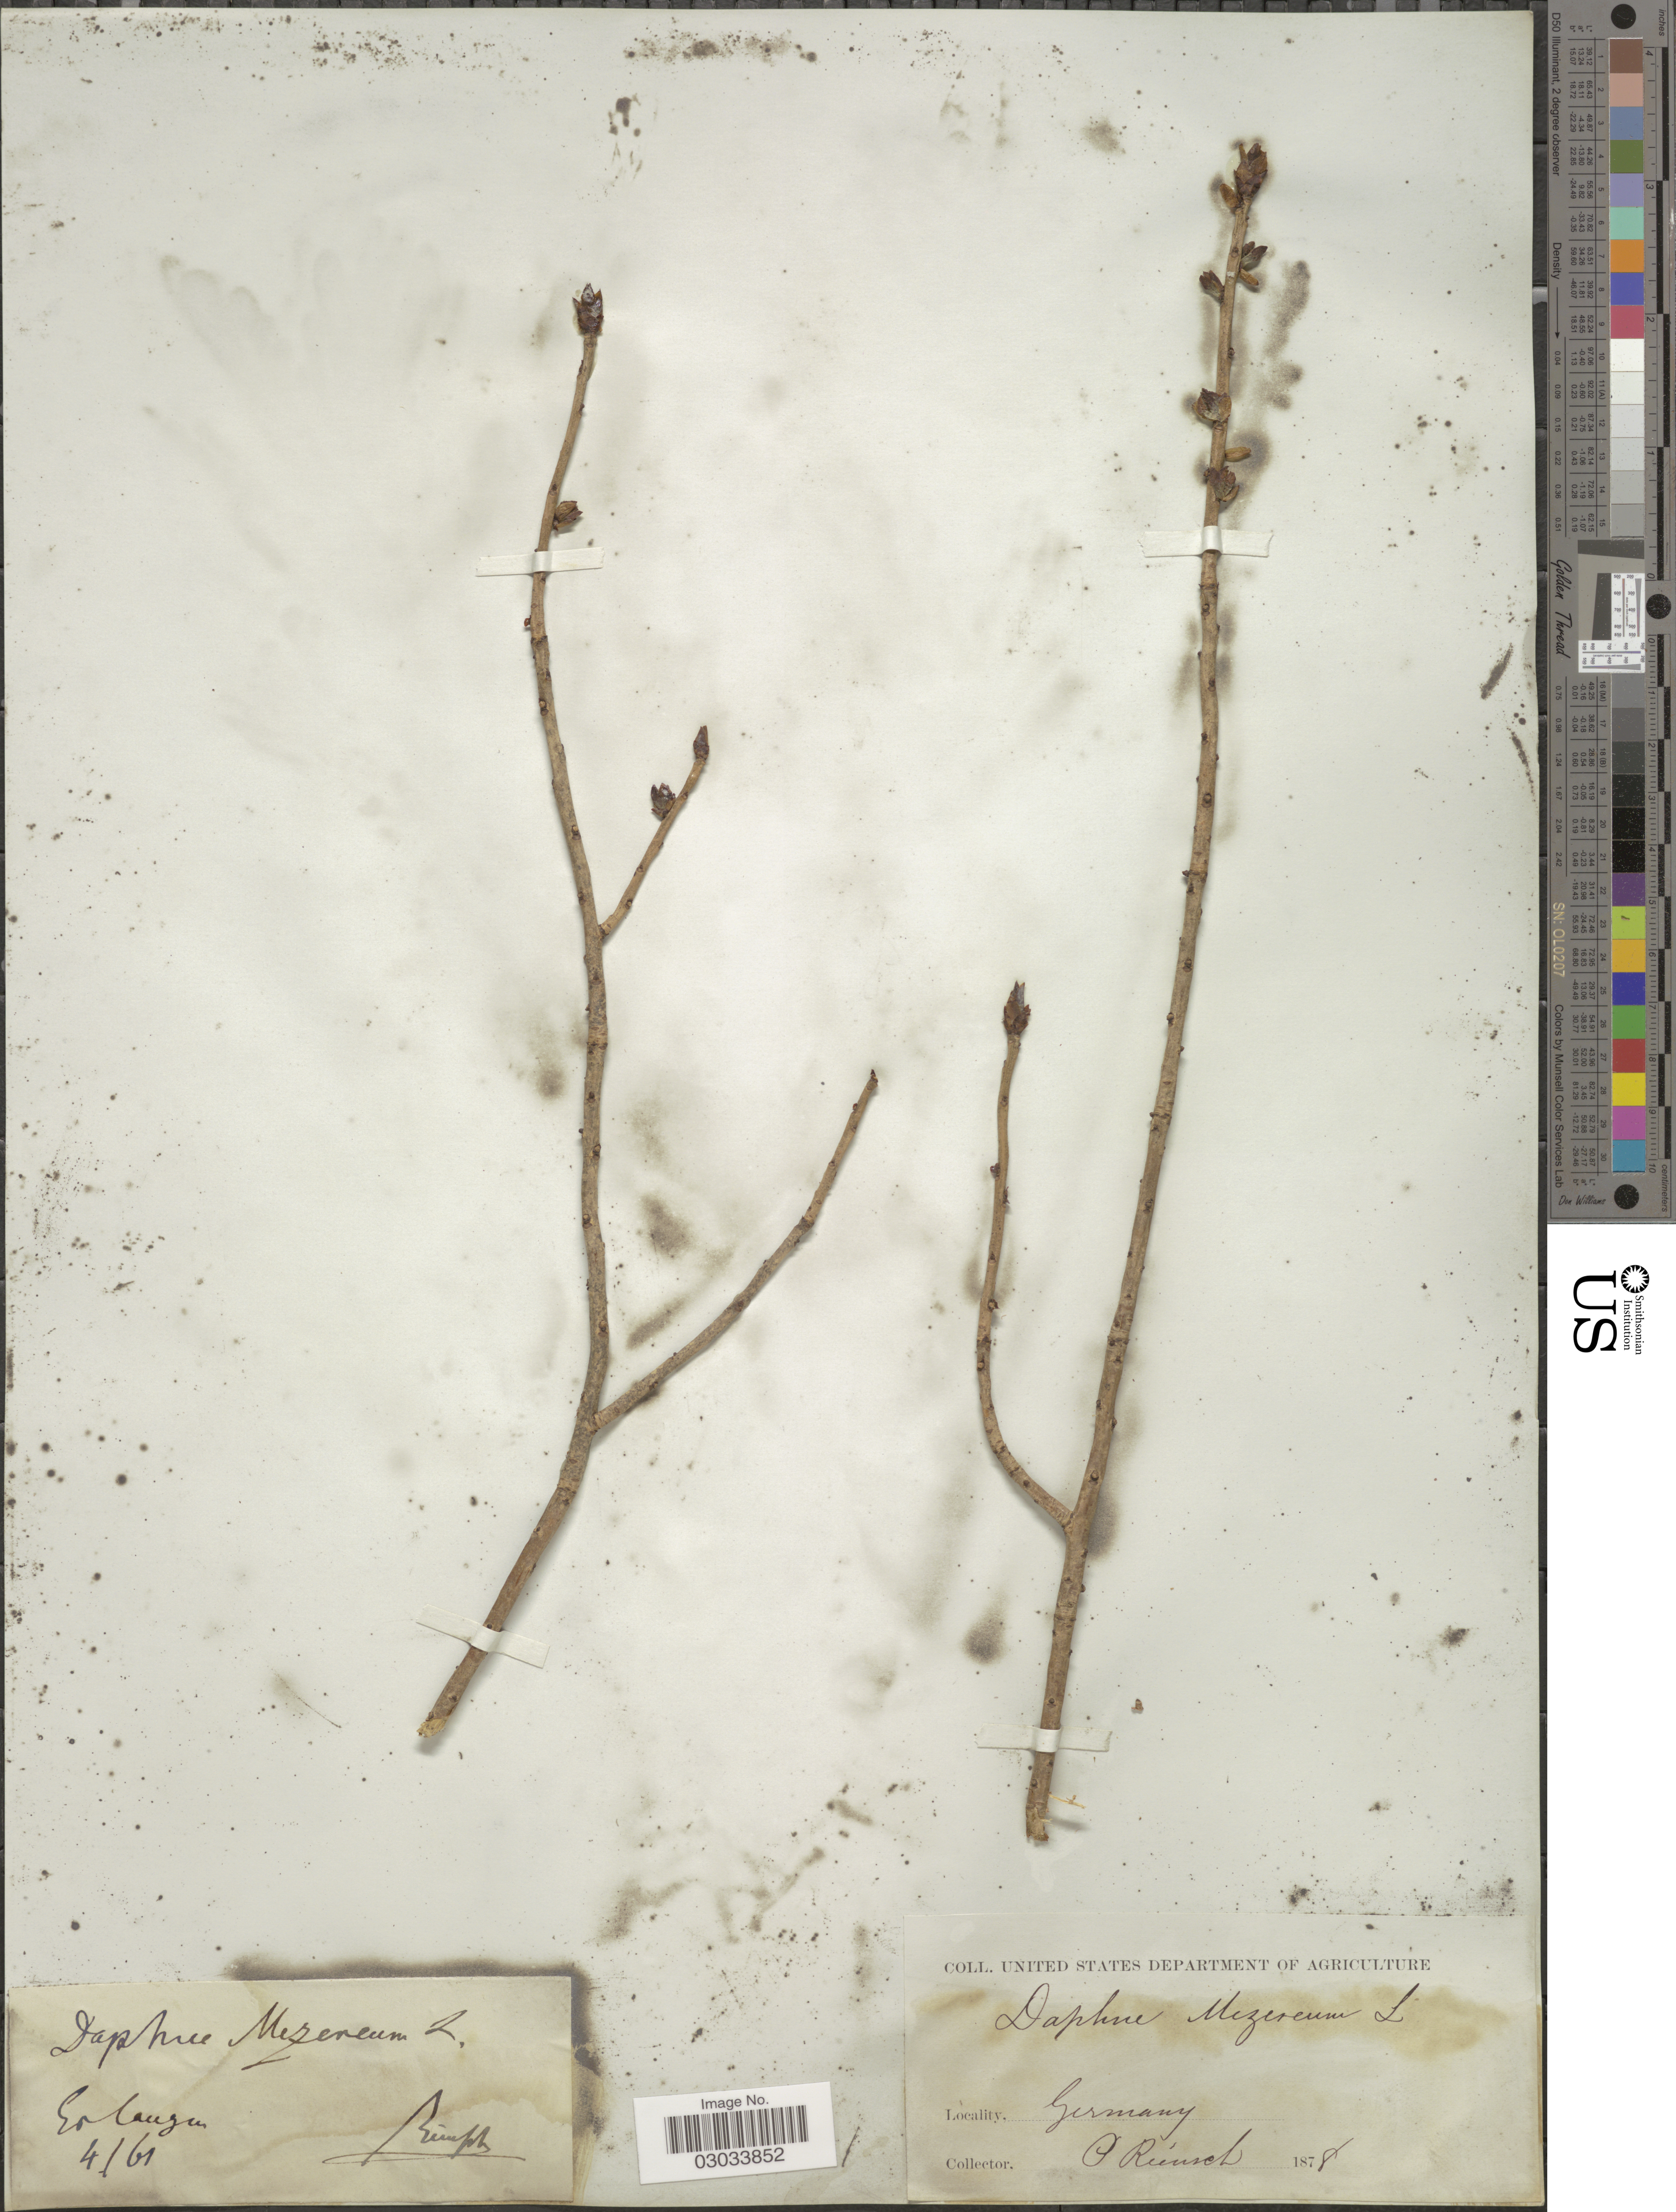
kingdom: Plantae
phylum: Tracheophyta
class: Magnoliopsida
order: Malvales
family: Thymelaeaceae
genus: Daphne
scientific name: Daphne mezereum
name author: L.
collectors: P. Reinsch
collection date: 1878-06-04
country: Germany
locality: Erlangen.